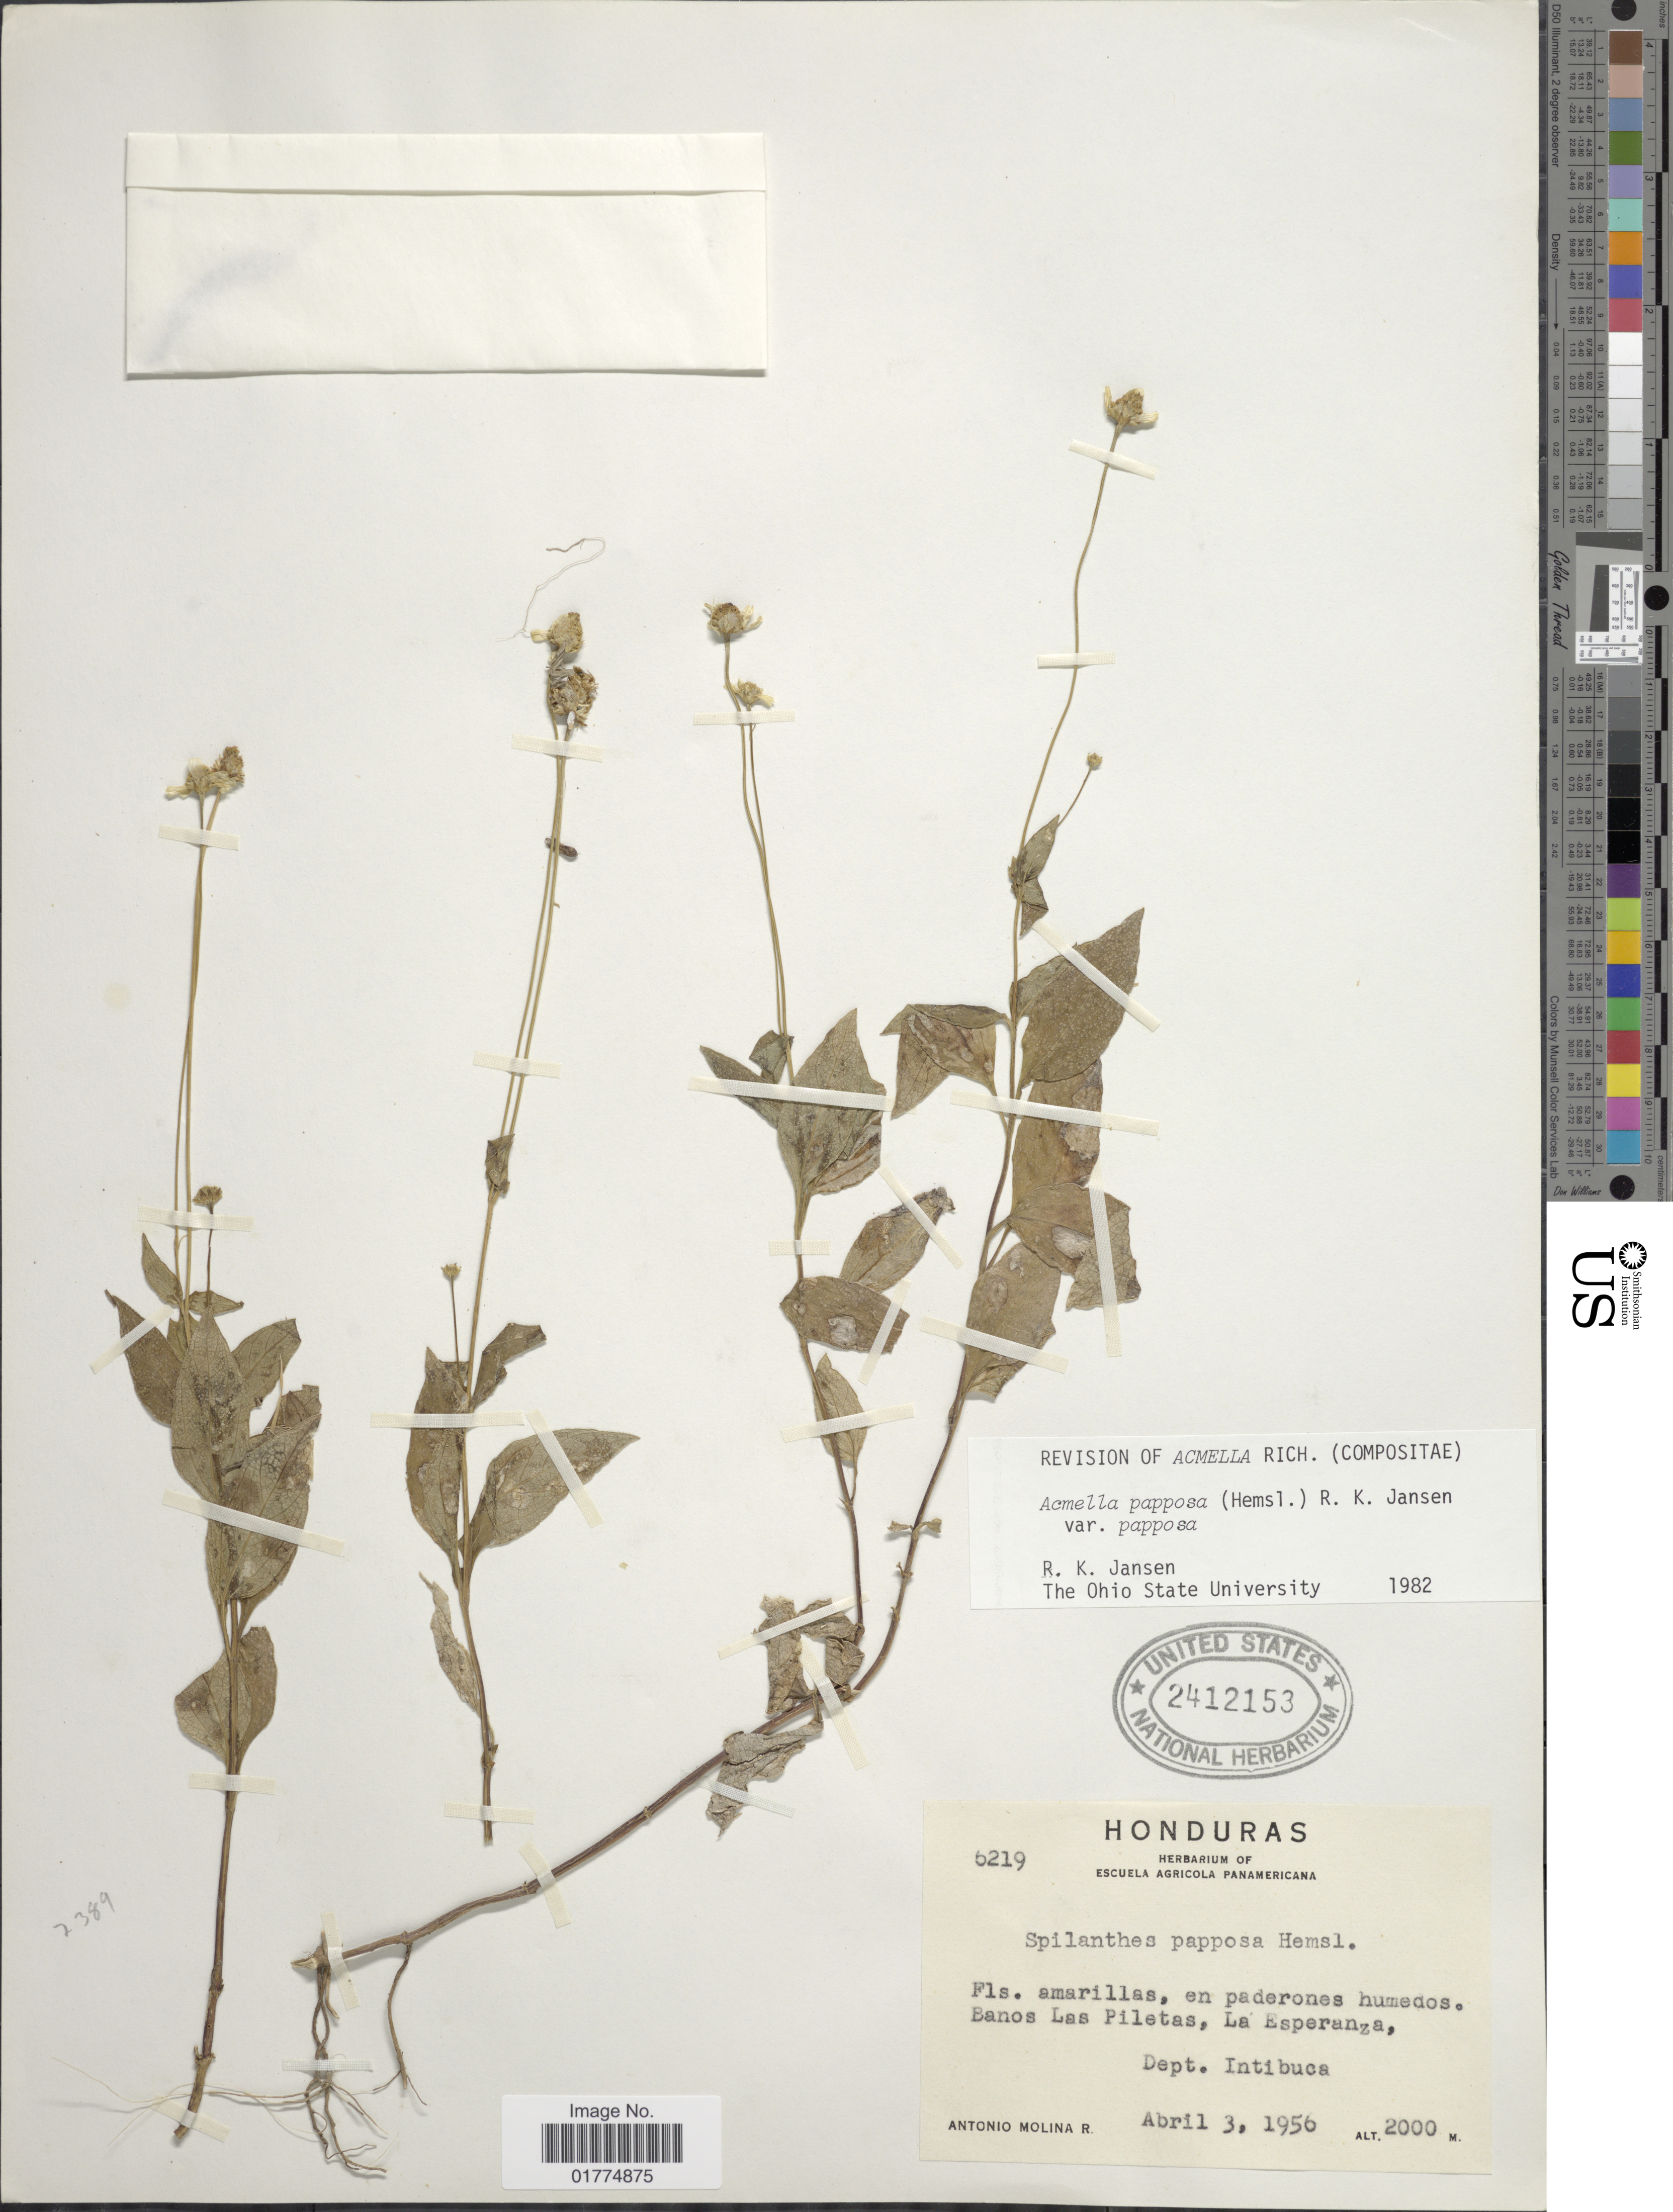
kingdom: Plantae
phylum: Tracheophyta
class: Magnoliopsida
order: Asterales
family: Asteraceae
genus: Acmella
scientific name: Acmella papposa var. papposa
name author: (Hemsl.) R.K. Jansen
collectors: A. Molina R.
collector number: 6219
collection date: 1956-04-03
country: Honduras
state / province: Intibuca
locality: Banos Las Piletas, La Esperanza, Dept. Intibuca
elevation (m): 2000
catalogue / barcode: US 2412153